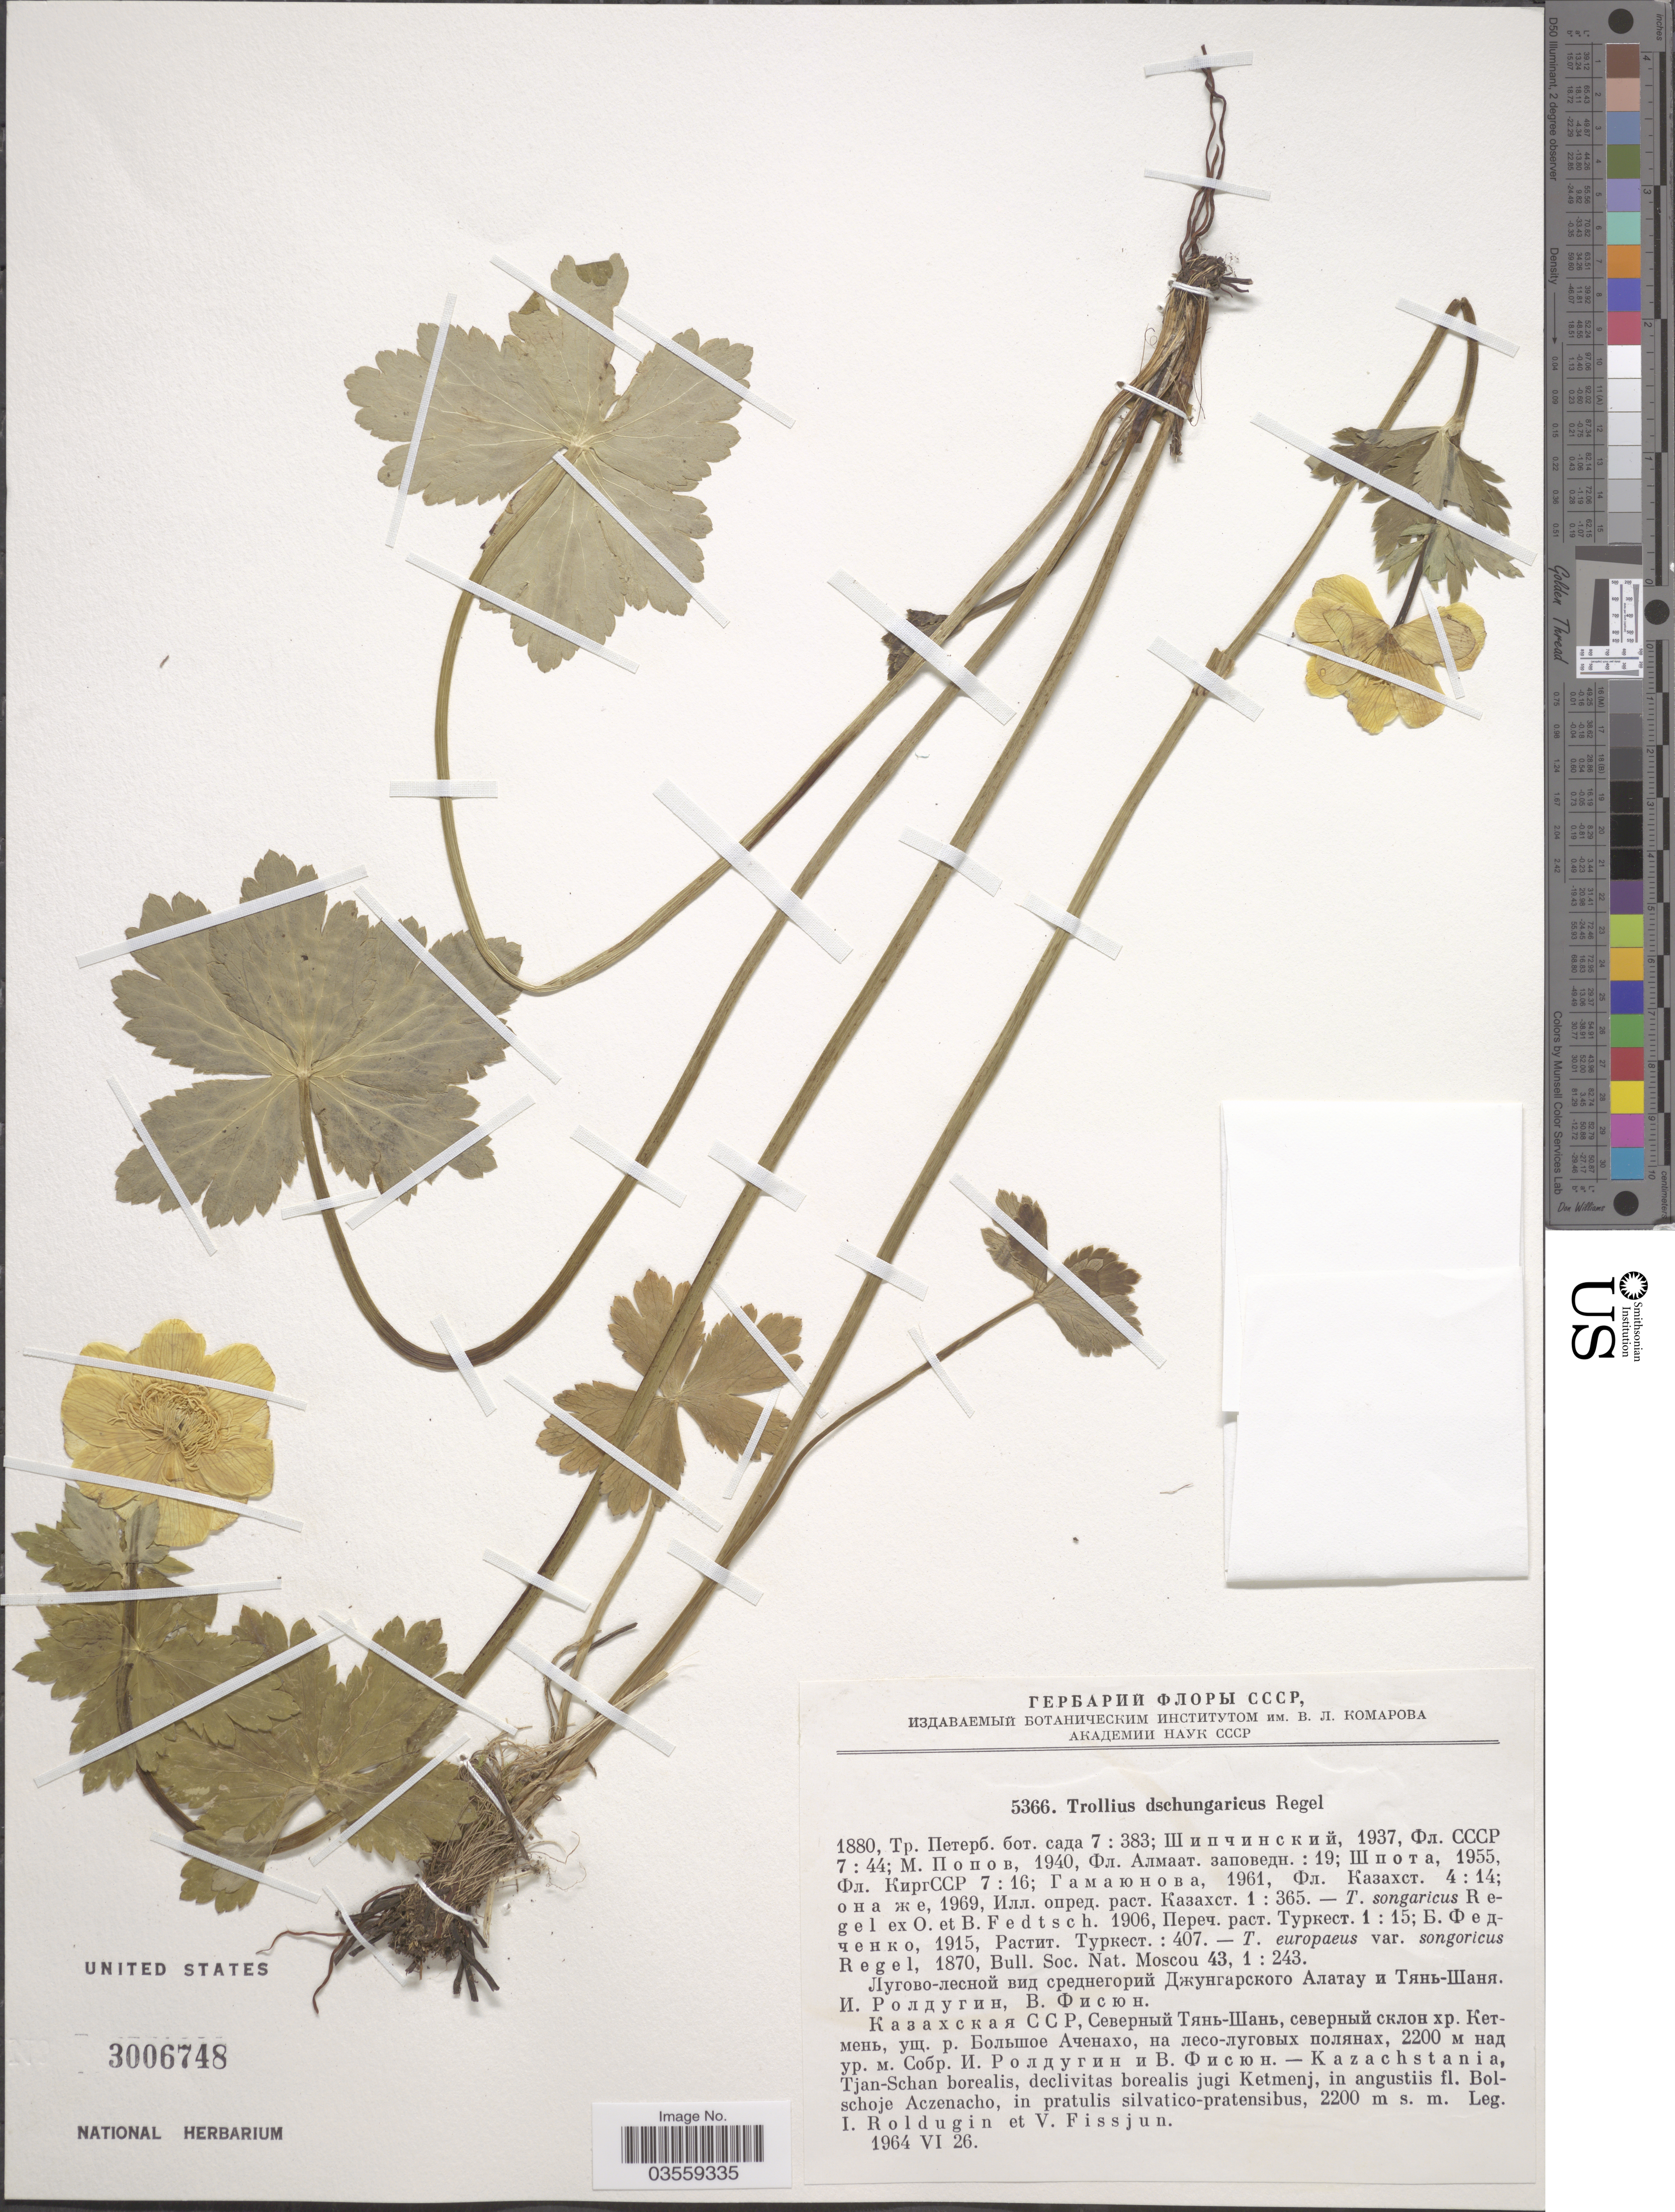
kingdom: Plantae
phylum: Tracheophyta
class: Magnoliopsida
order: Ranunculales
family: Ranunculaceae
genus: Trollius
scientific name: Trollius dschungaricus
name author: Regel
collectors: I. Roldugin & V. Fissjun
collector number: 5366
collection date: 1964-06-26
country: Kazakhstan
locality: Tjan-Schan borealis, declivitas borealis jugi Ketmenj, in angustiis fl. Bolschoje Aczenacho.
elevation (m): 2200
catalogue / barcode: US 3006748